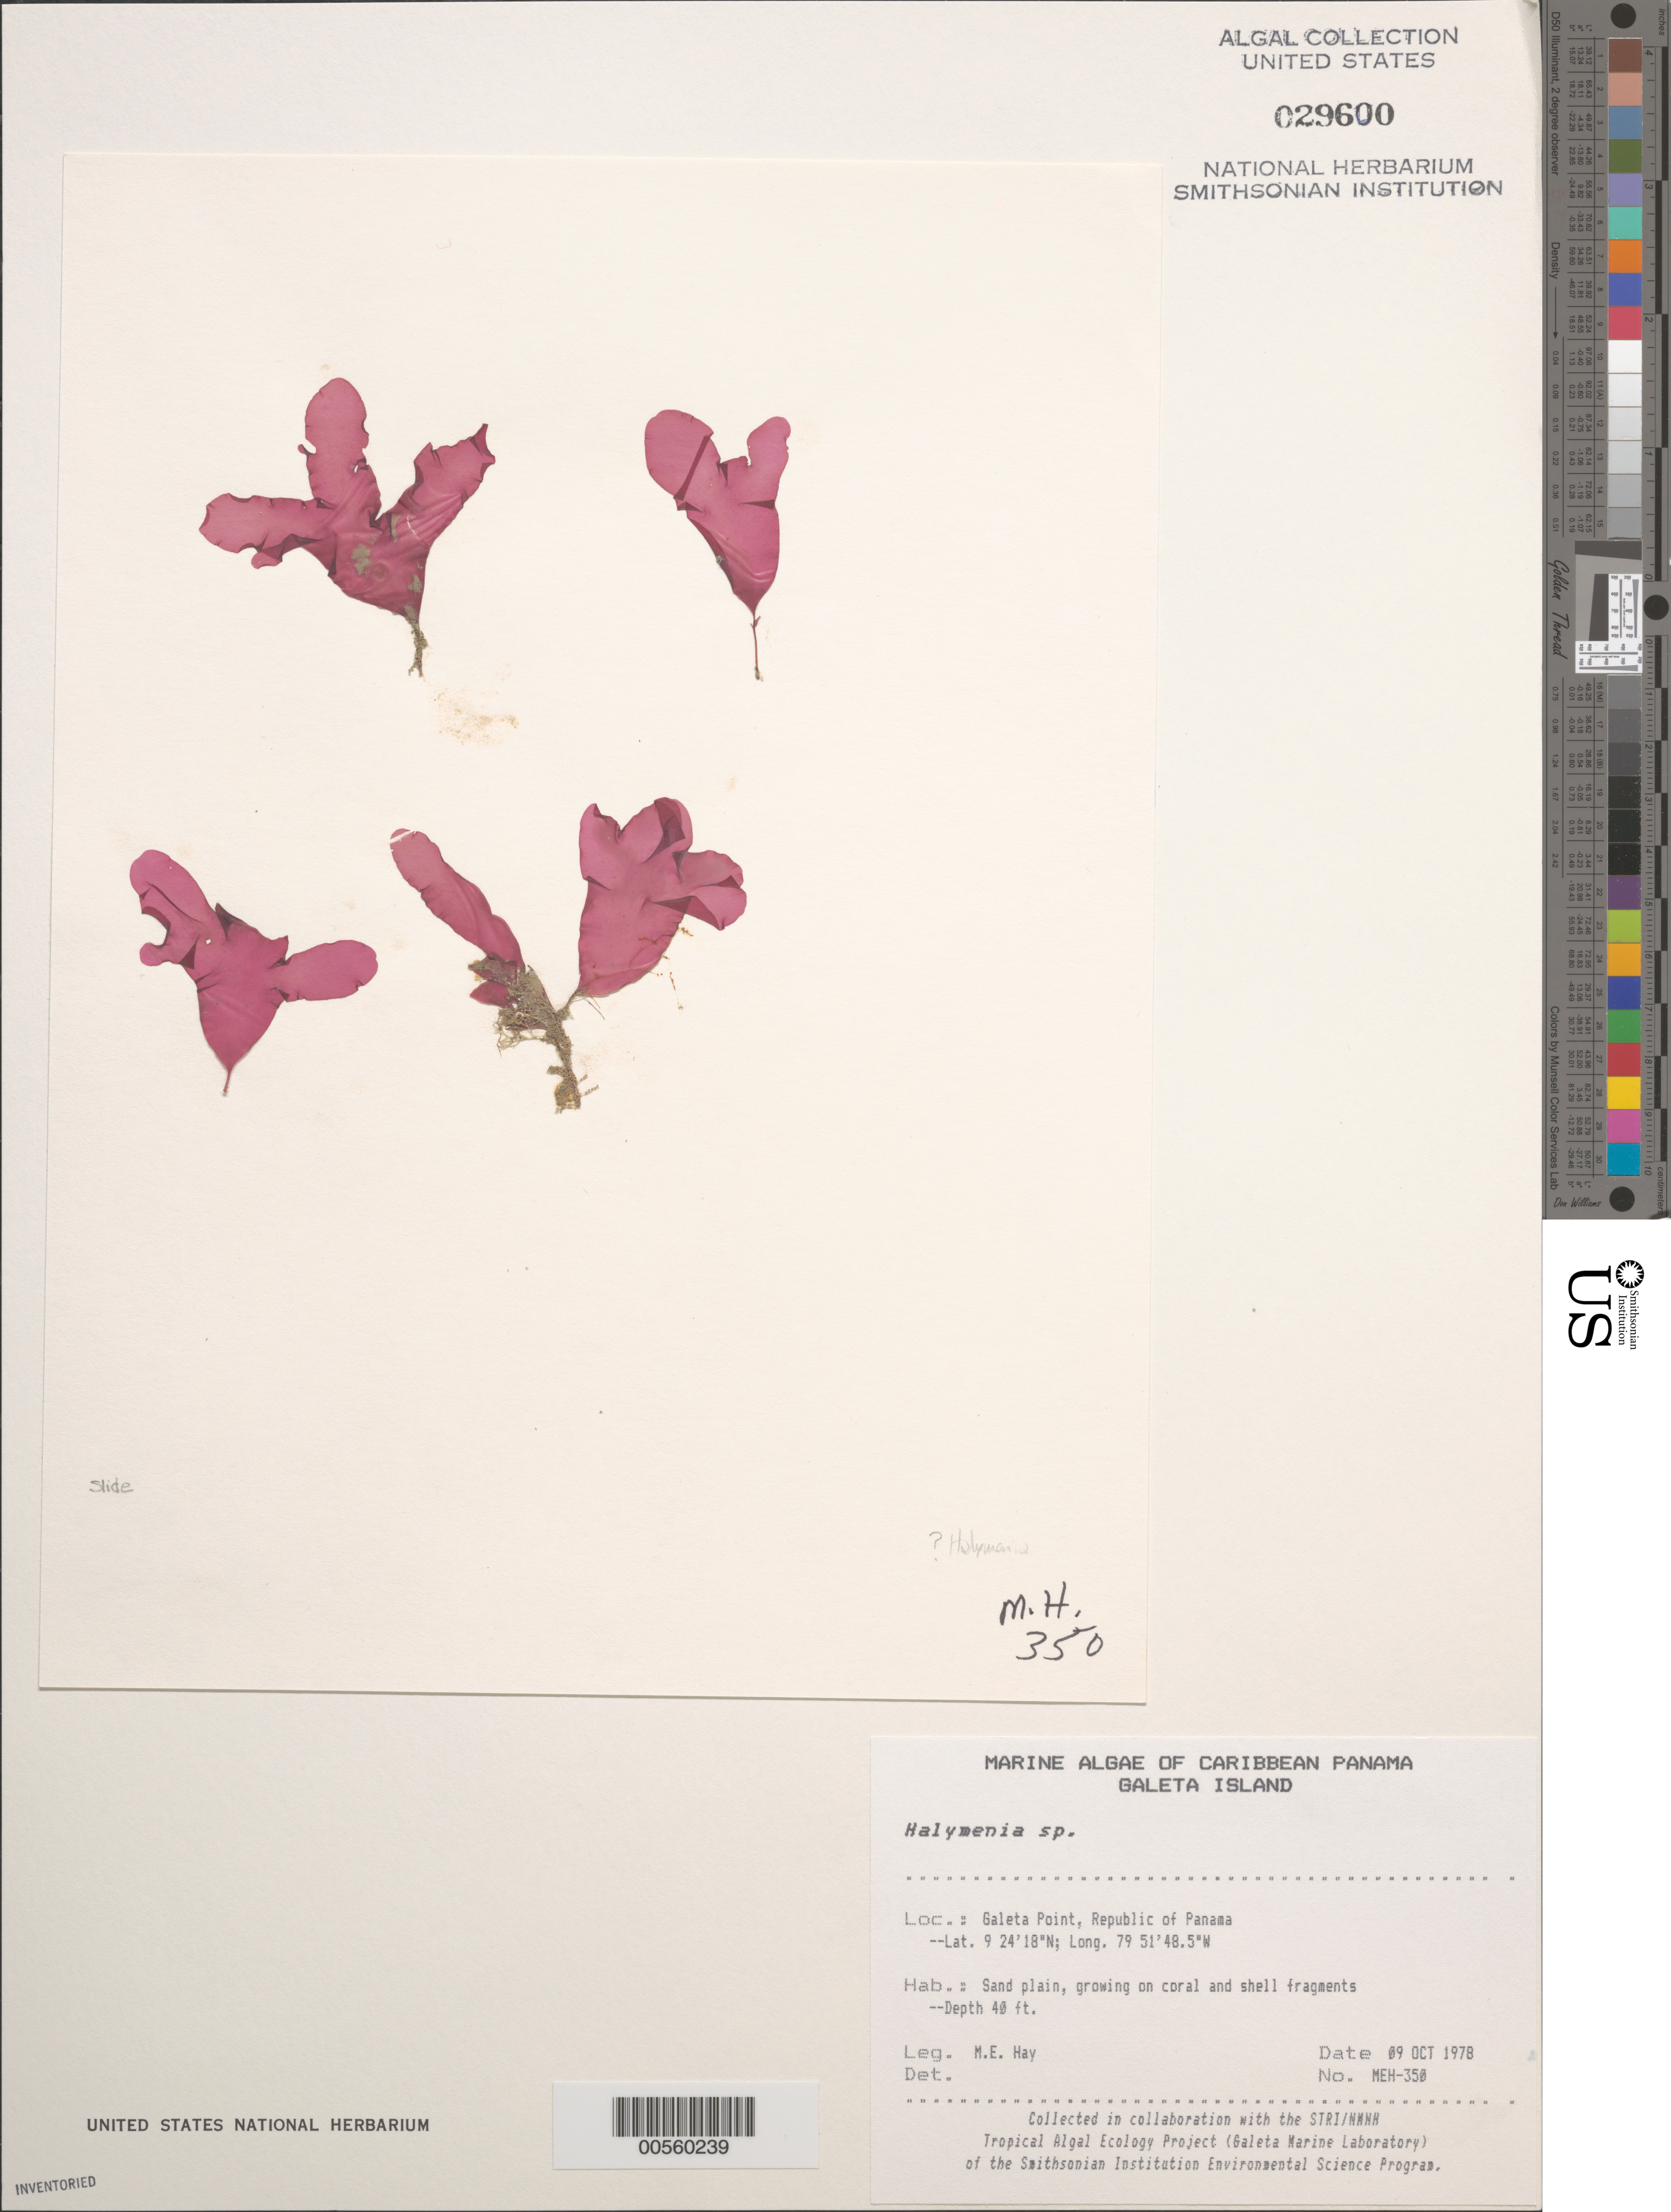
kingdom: Plantae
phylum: Rhodophyta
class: Florideophyceae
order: Halymeniales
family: Halymeniaceae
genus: Halymenia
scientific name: Halymenia sp.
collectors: M. E. Hay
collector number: MEH-350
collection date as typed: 09 Oct 1978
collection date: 1978-10-09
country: Panama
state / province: Colón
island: Galeta Island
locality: Galeta Point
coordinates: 9 24' 18" N, 79 51' 48.5" W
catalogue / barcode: US 29600